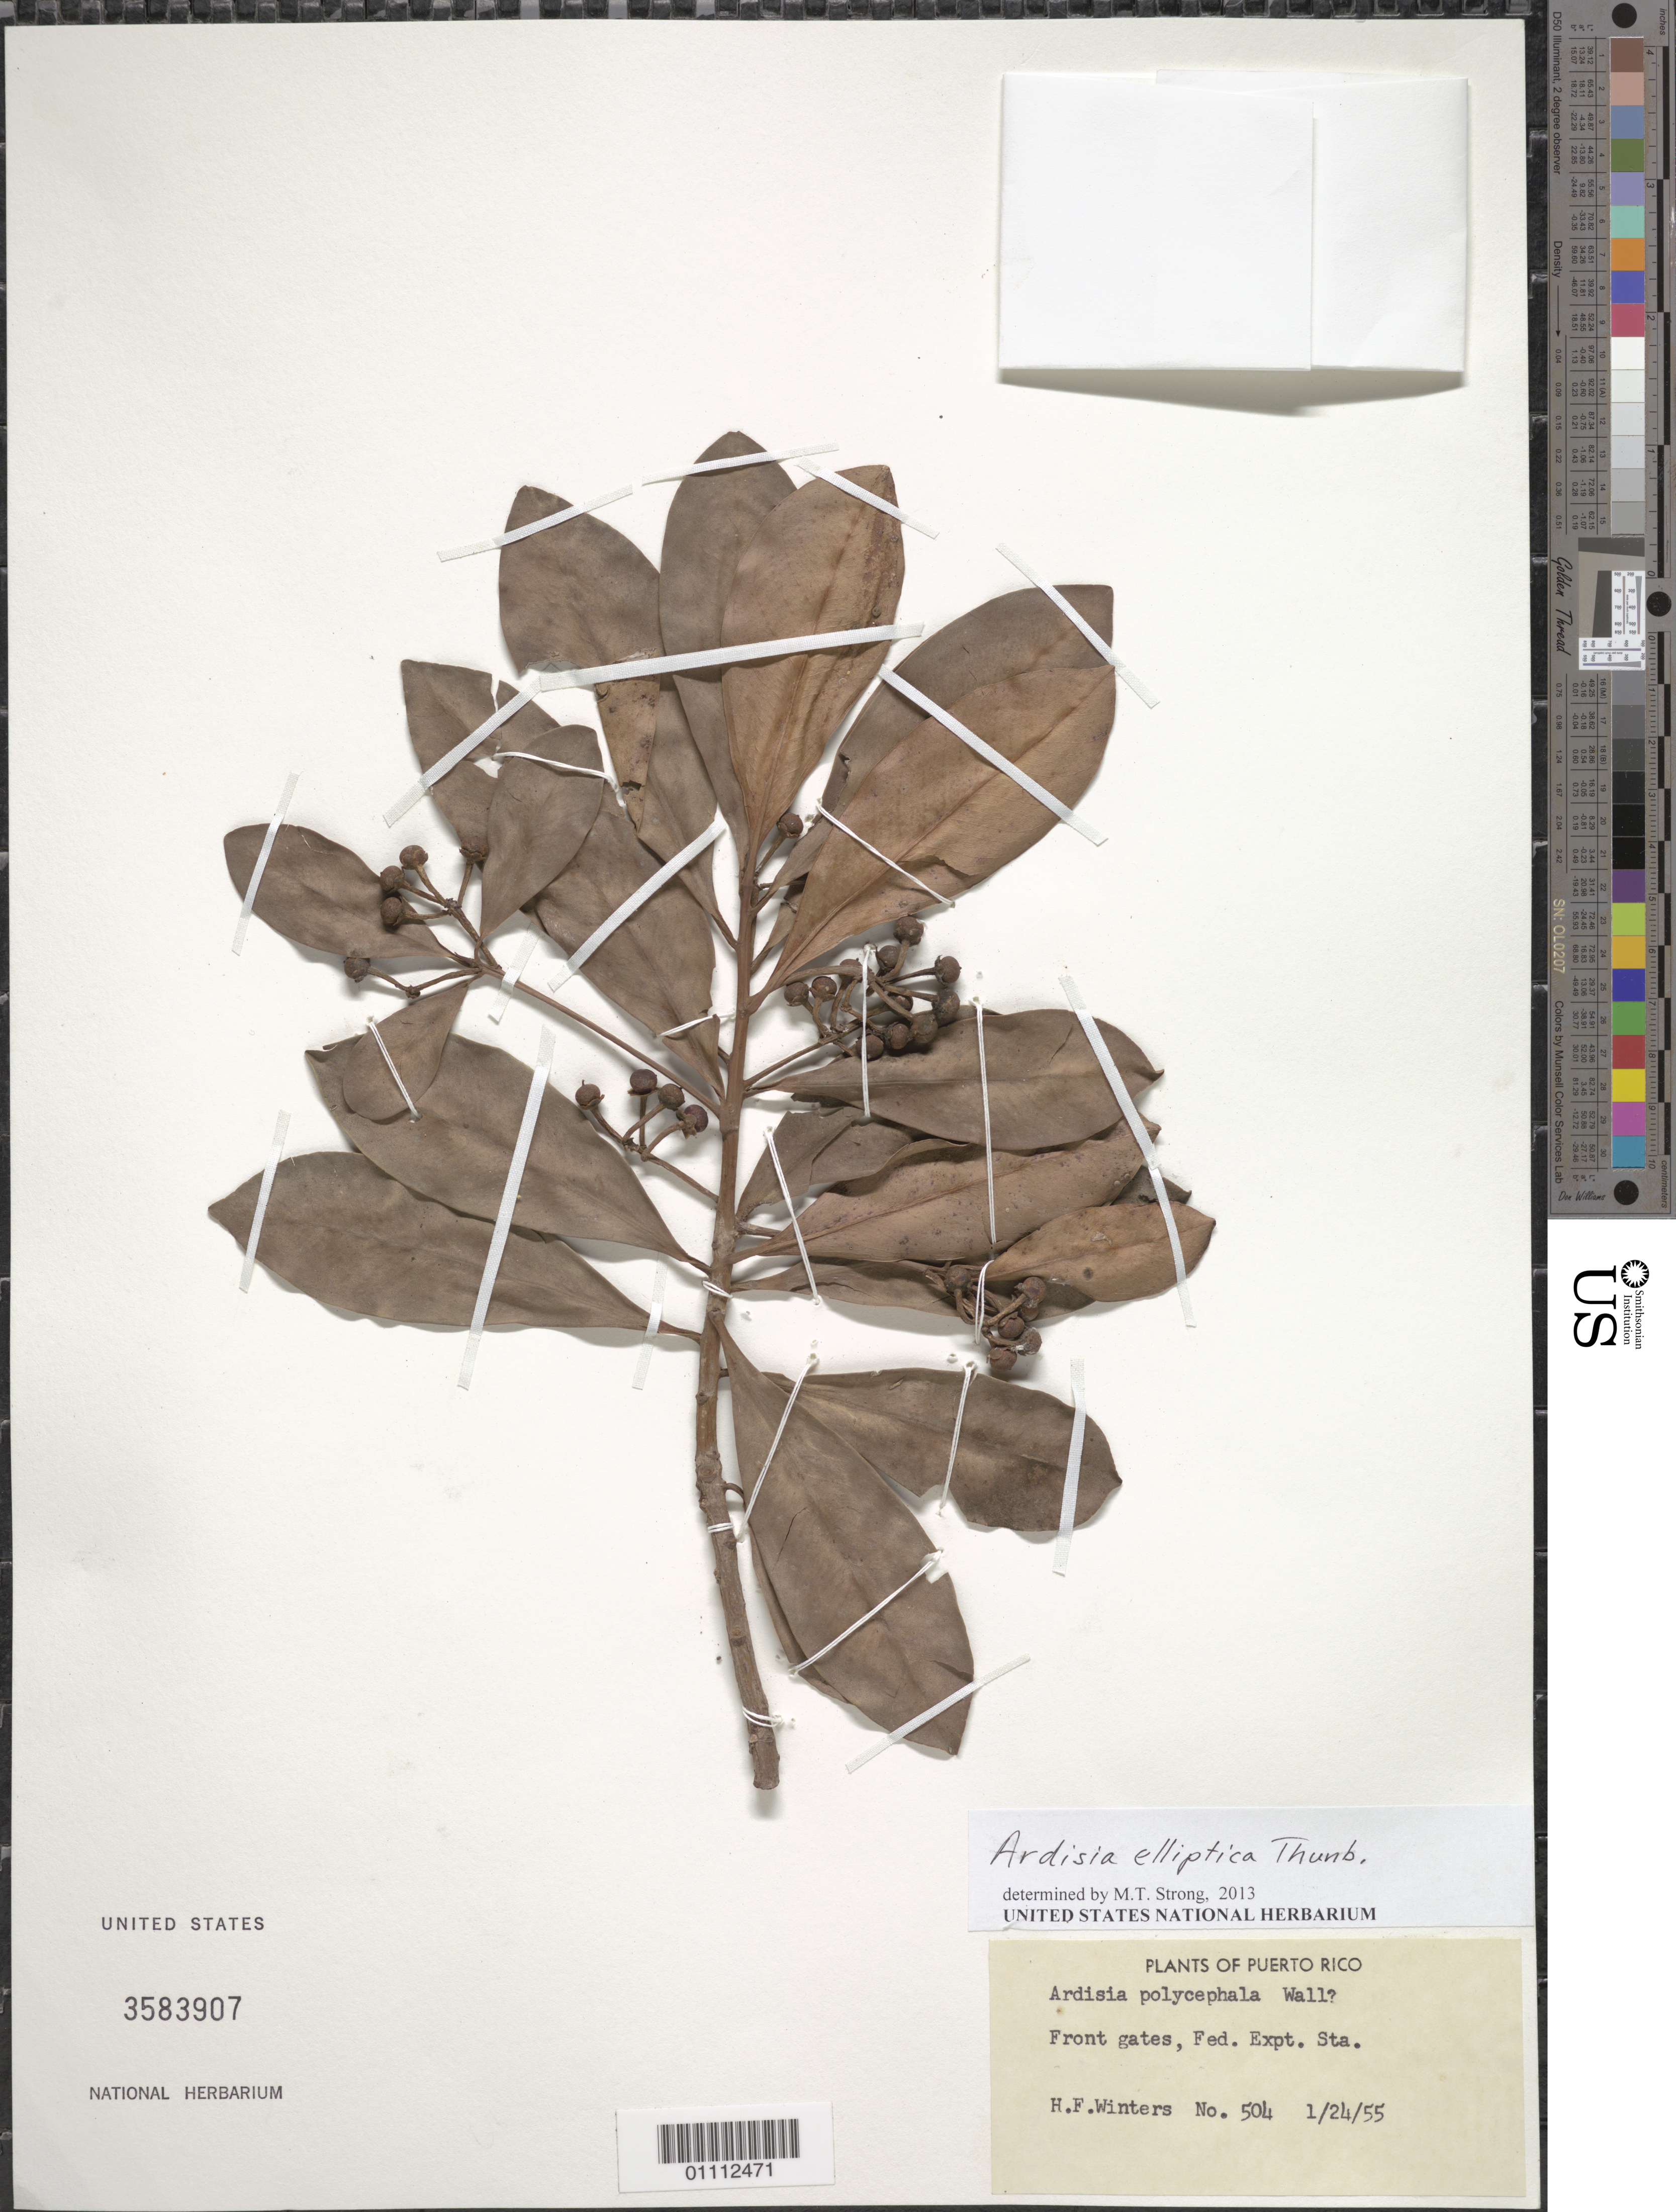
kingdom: Plantae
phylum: Tracheophyta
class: Magnoliopsida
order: Ericales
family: Primulaceae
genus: Ardisia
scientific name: Ardisia elliptica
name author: Thunb.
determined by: Strong, M. T., (US), Smithsonian Institution - National Museum of Natural History (UNITED STATES)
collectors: H. Winters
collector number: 504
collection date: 1955-01-24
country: Puerto Rico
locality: Fed. Expt. Station, front gates.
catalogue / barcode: US 3583907